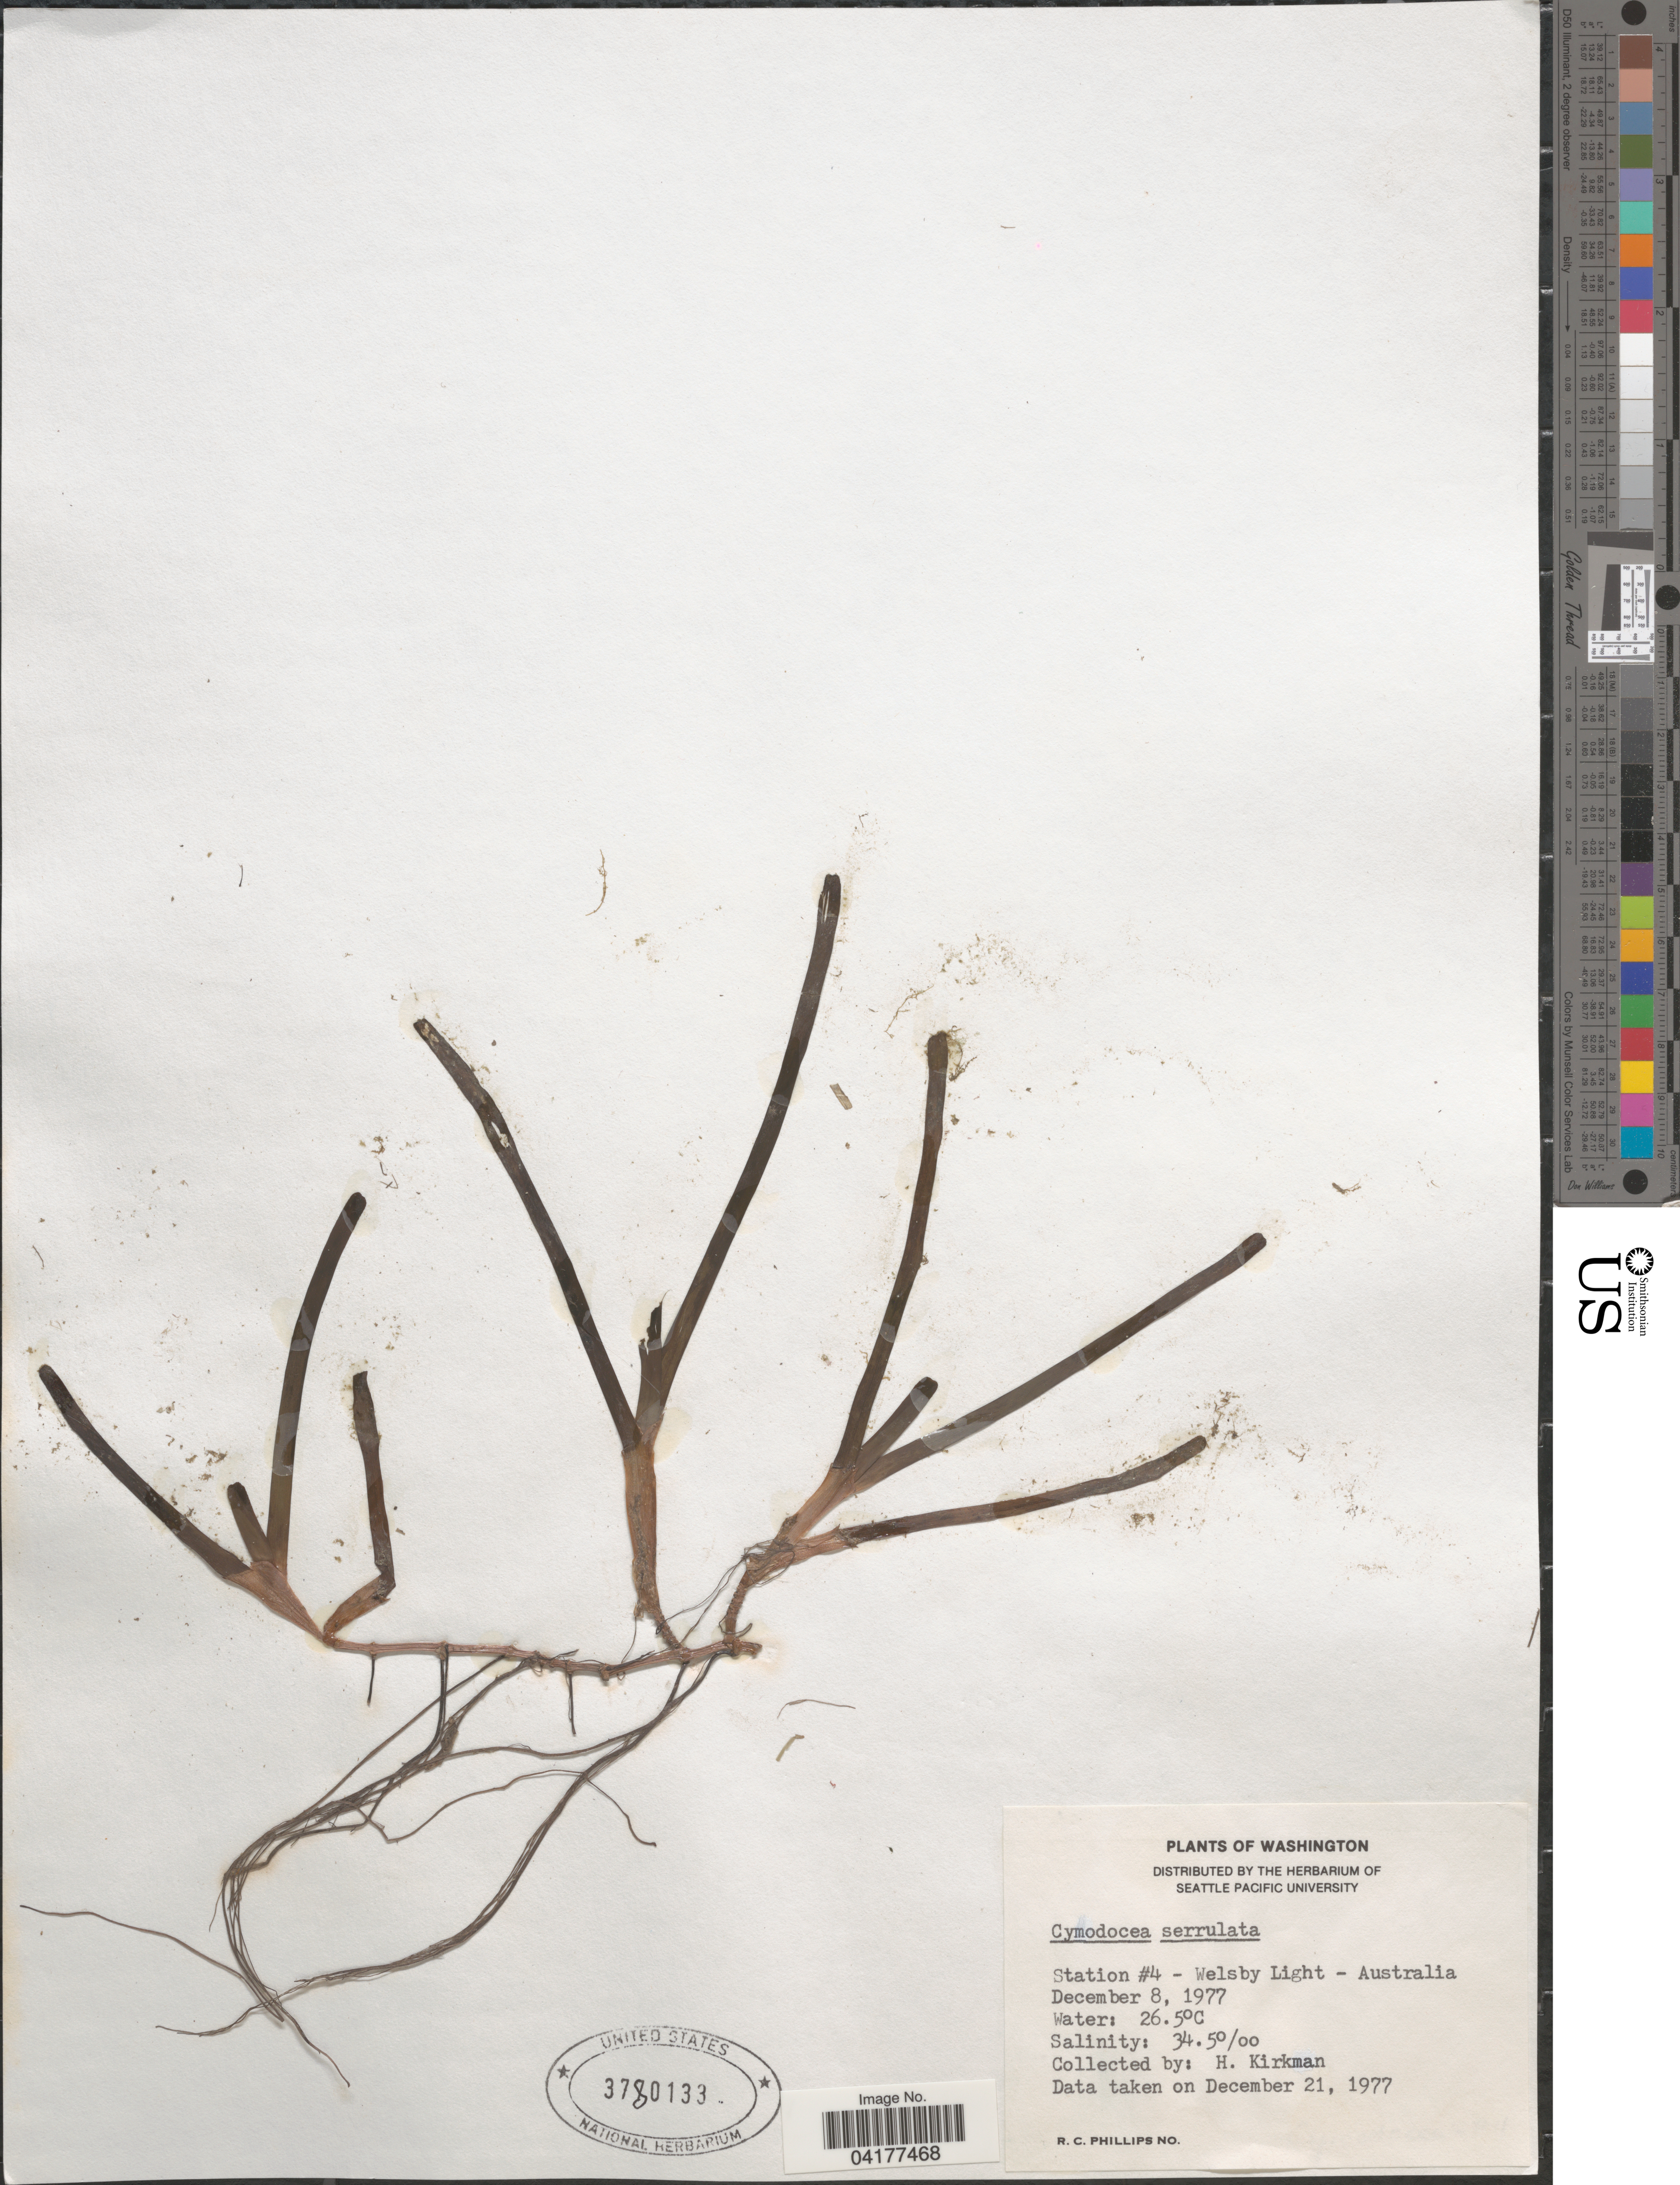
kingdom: Plantae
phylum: Tracheophyta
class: Liliopsida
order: Alismatales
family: Cymodoceaceae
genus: Cymodocea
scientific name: Cymodocea serrulata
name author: (R. Br.) Magnus & Ashers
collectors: H. Kirkman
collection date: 1977-12-08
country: Australia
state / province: Queensland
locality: Station #4 - Welsby Light.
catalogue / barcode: US 3780133